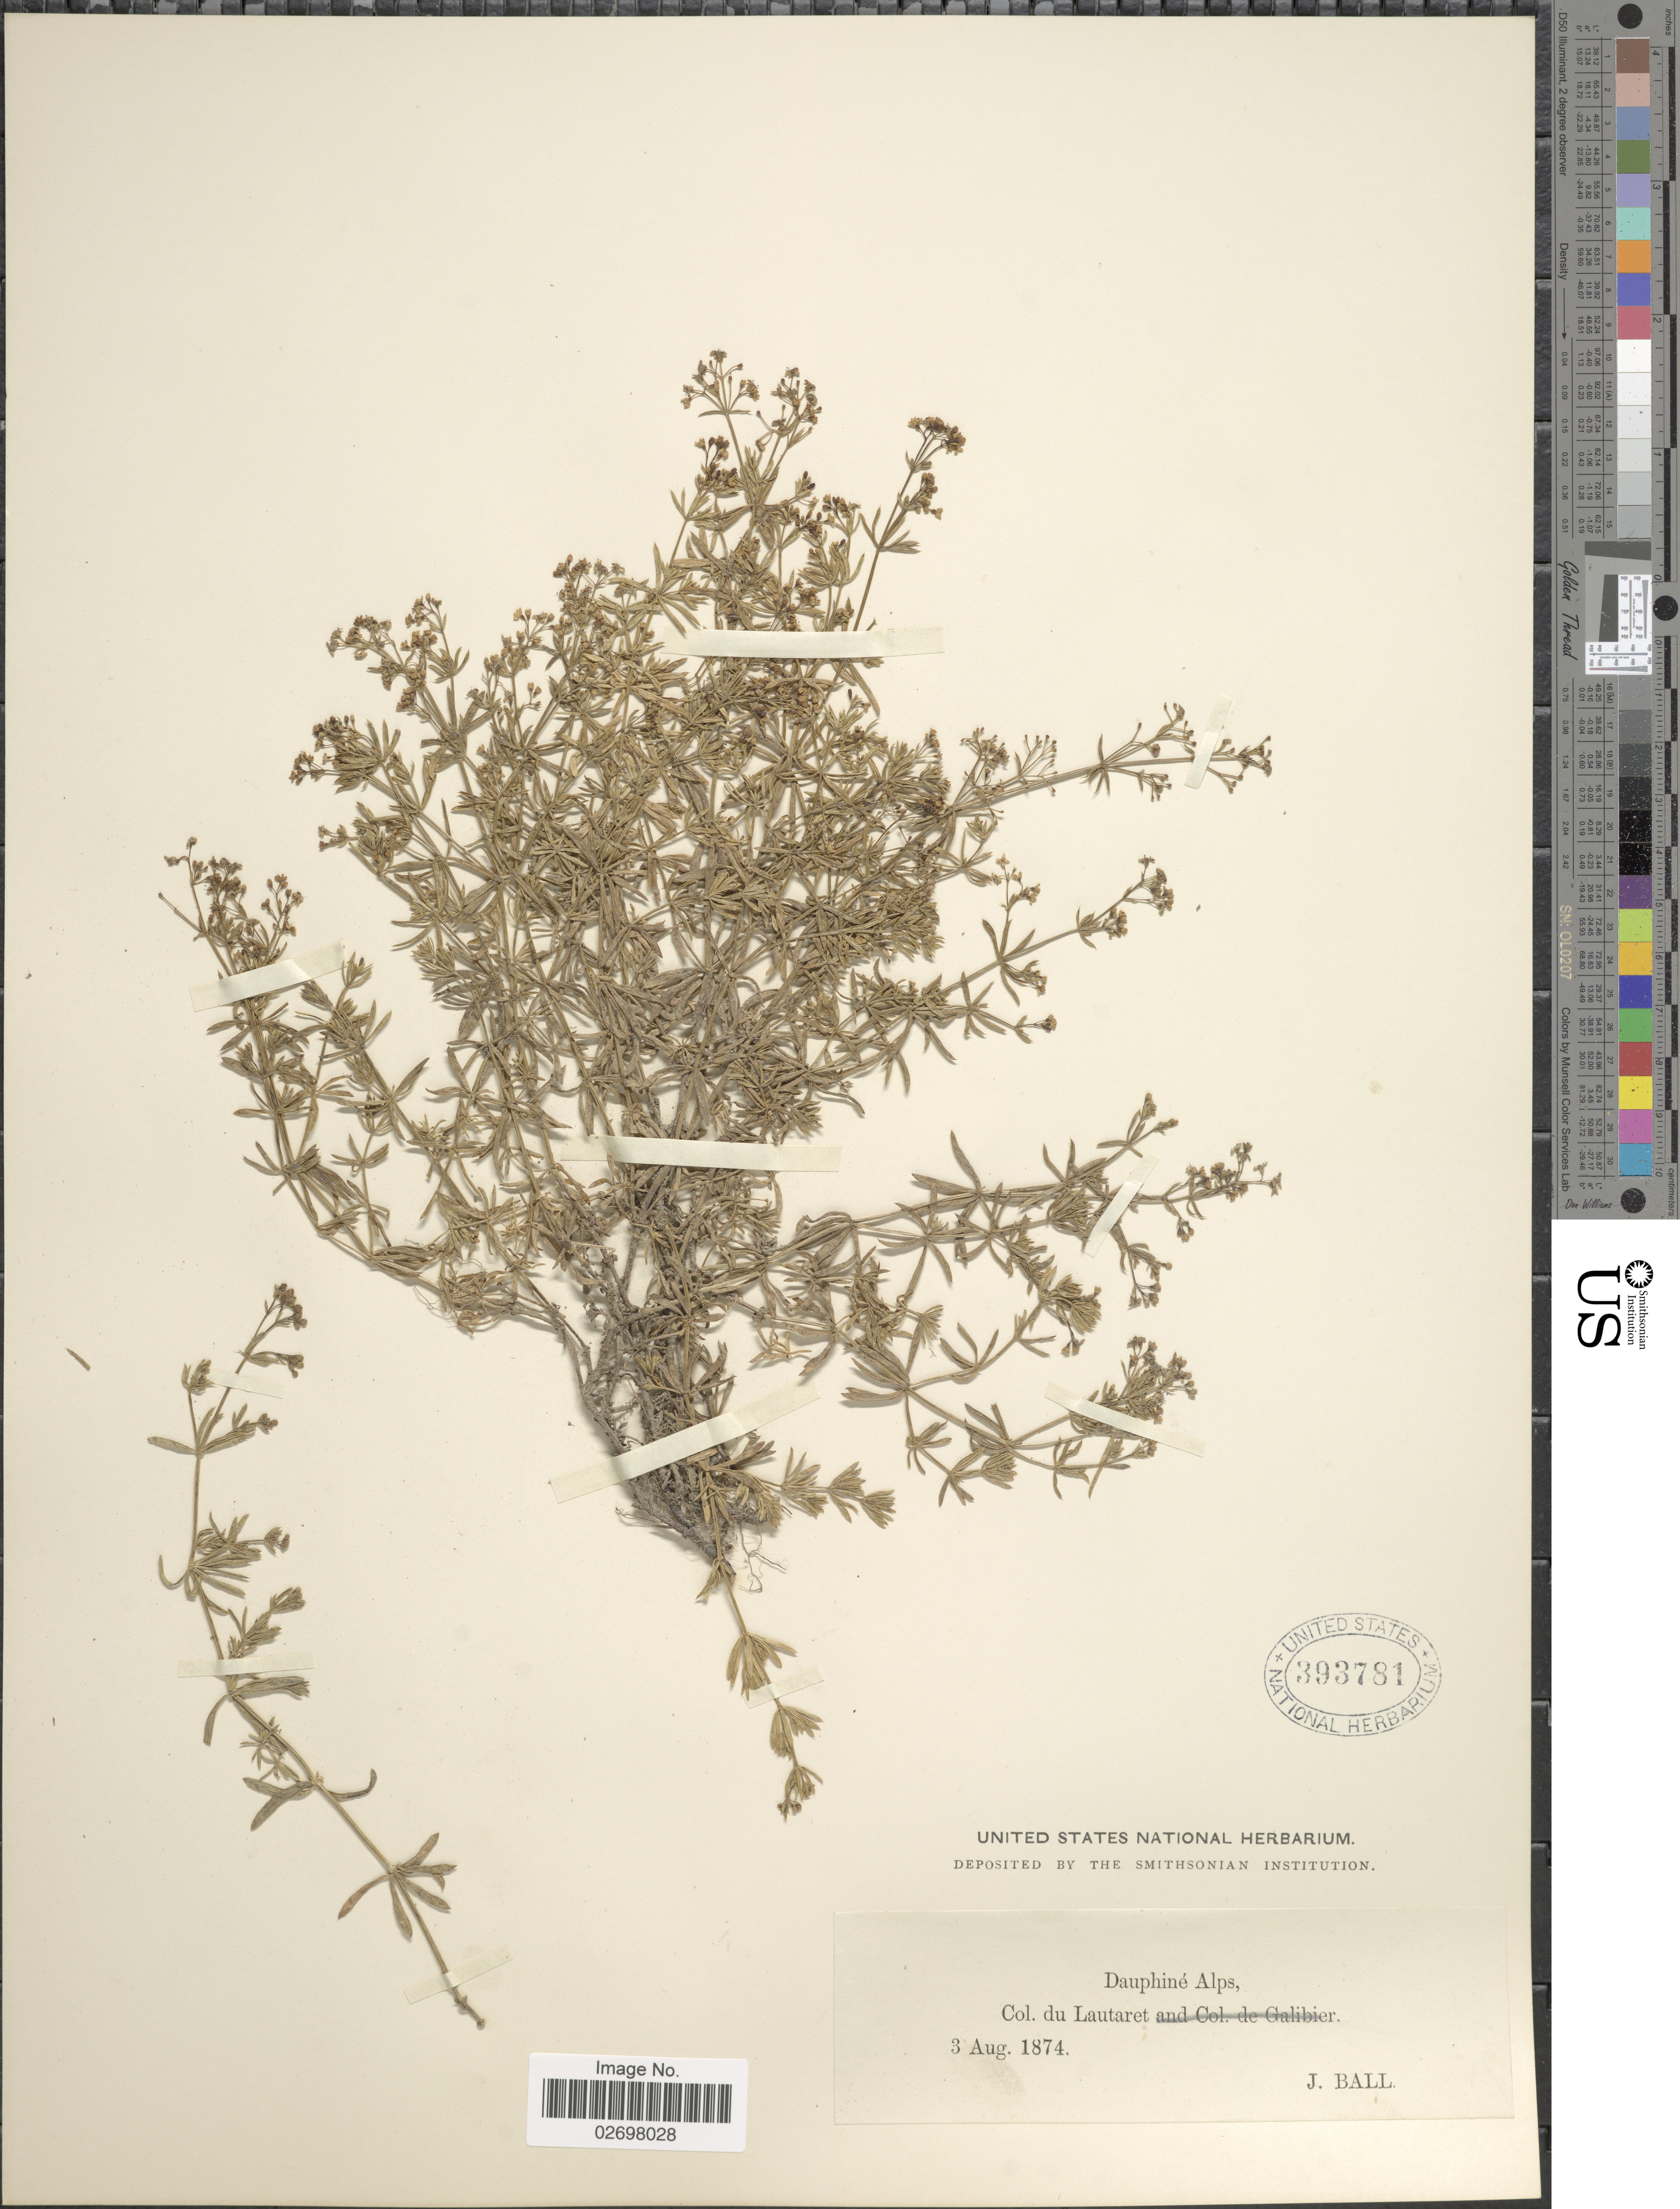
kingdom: Plantae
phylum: Tracheophyta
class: Magnoliopsida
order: Gentianales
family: Rubiaceae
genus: Galium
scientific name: Galium sp.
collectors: J. Ball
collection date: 1874-08-03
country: France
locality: Dauphine Alps, Col. du Lautaret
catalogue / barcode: US 393781